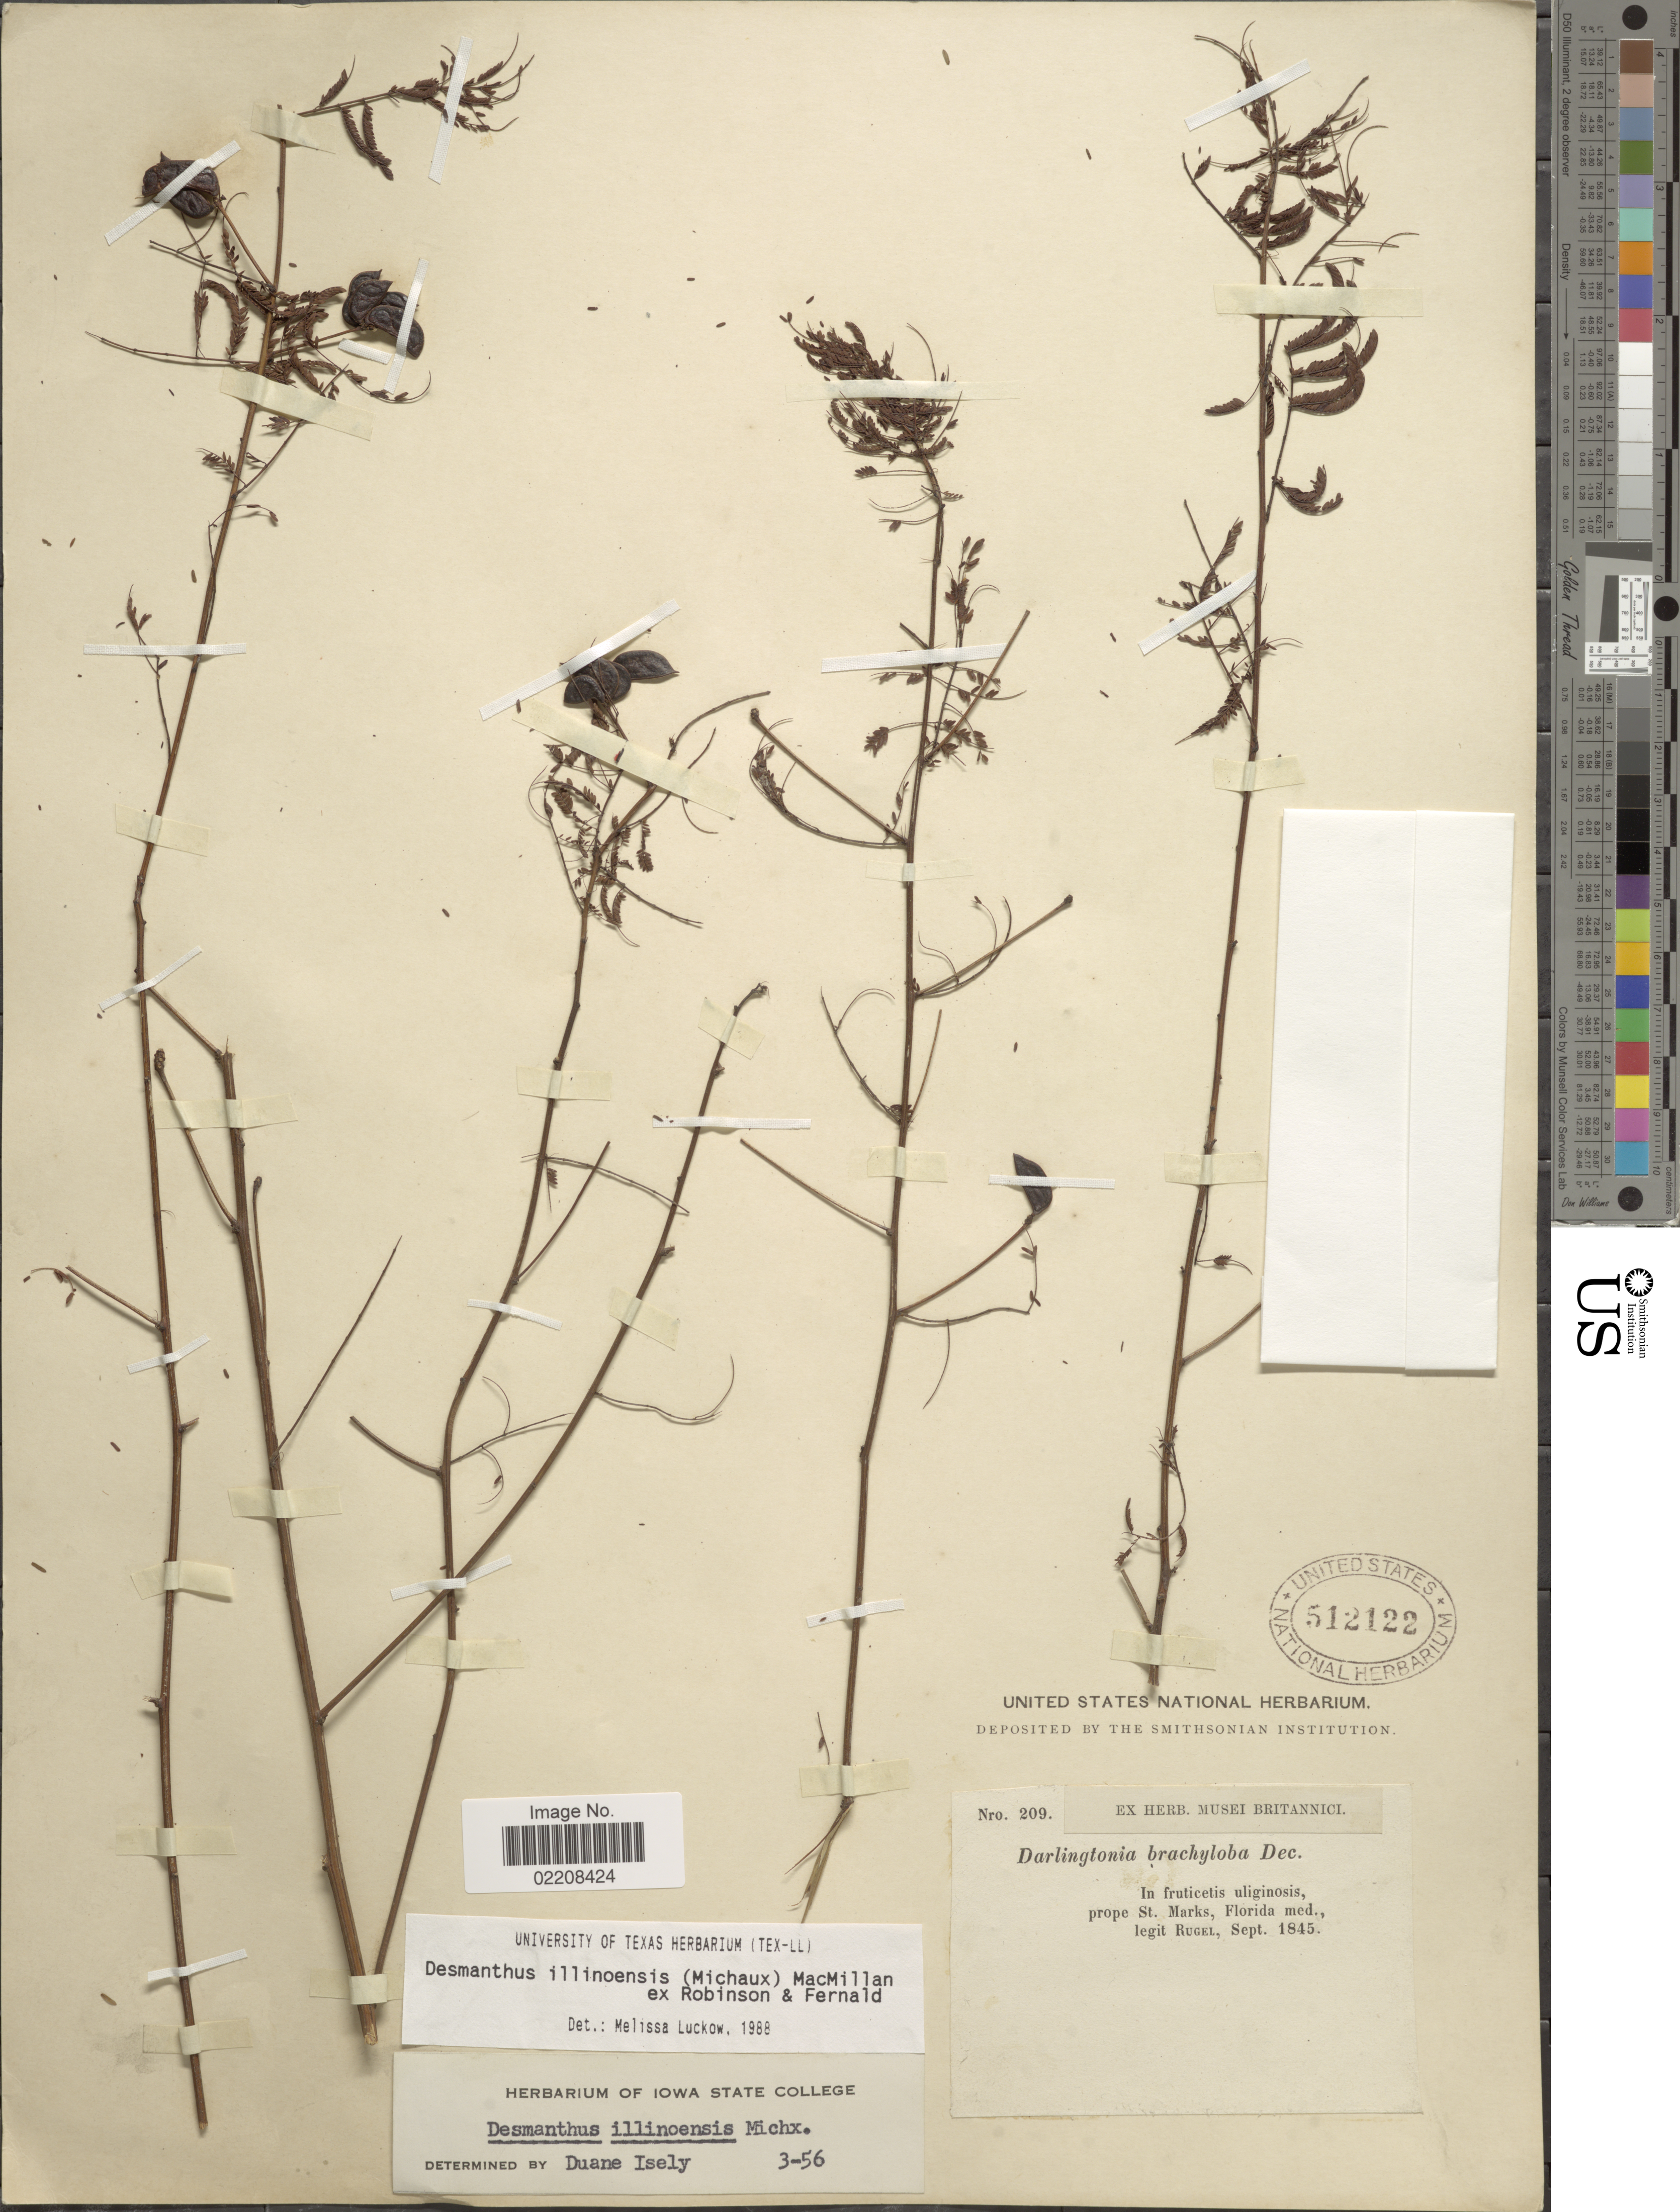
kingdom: Plantae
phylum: Tracheophyta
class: Magnoliopsida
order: Fabales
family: Fabaceae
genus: Desmanthus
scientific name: Desmanthus illinoensis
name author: (Michx.) MacMill.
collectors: Rugel, --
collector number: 209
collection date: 1845-09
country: United States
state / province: Florida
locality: Prope St. Marks, Florida med.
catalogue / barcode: US 512122